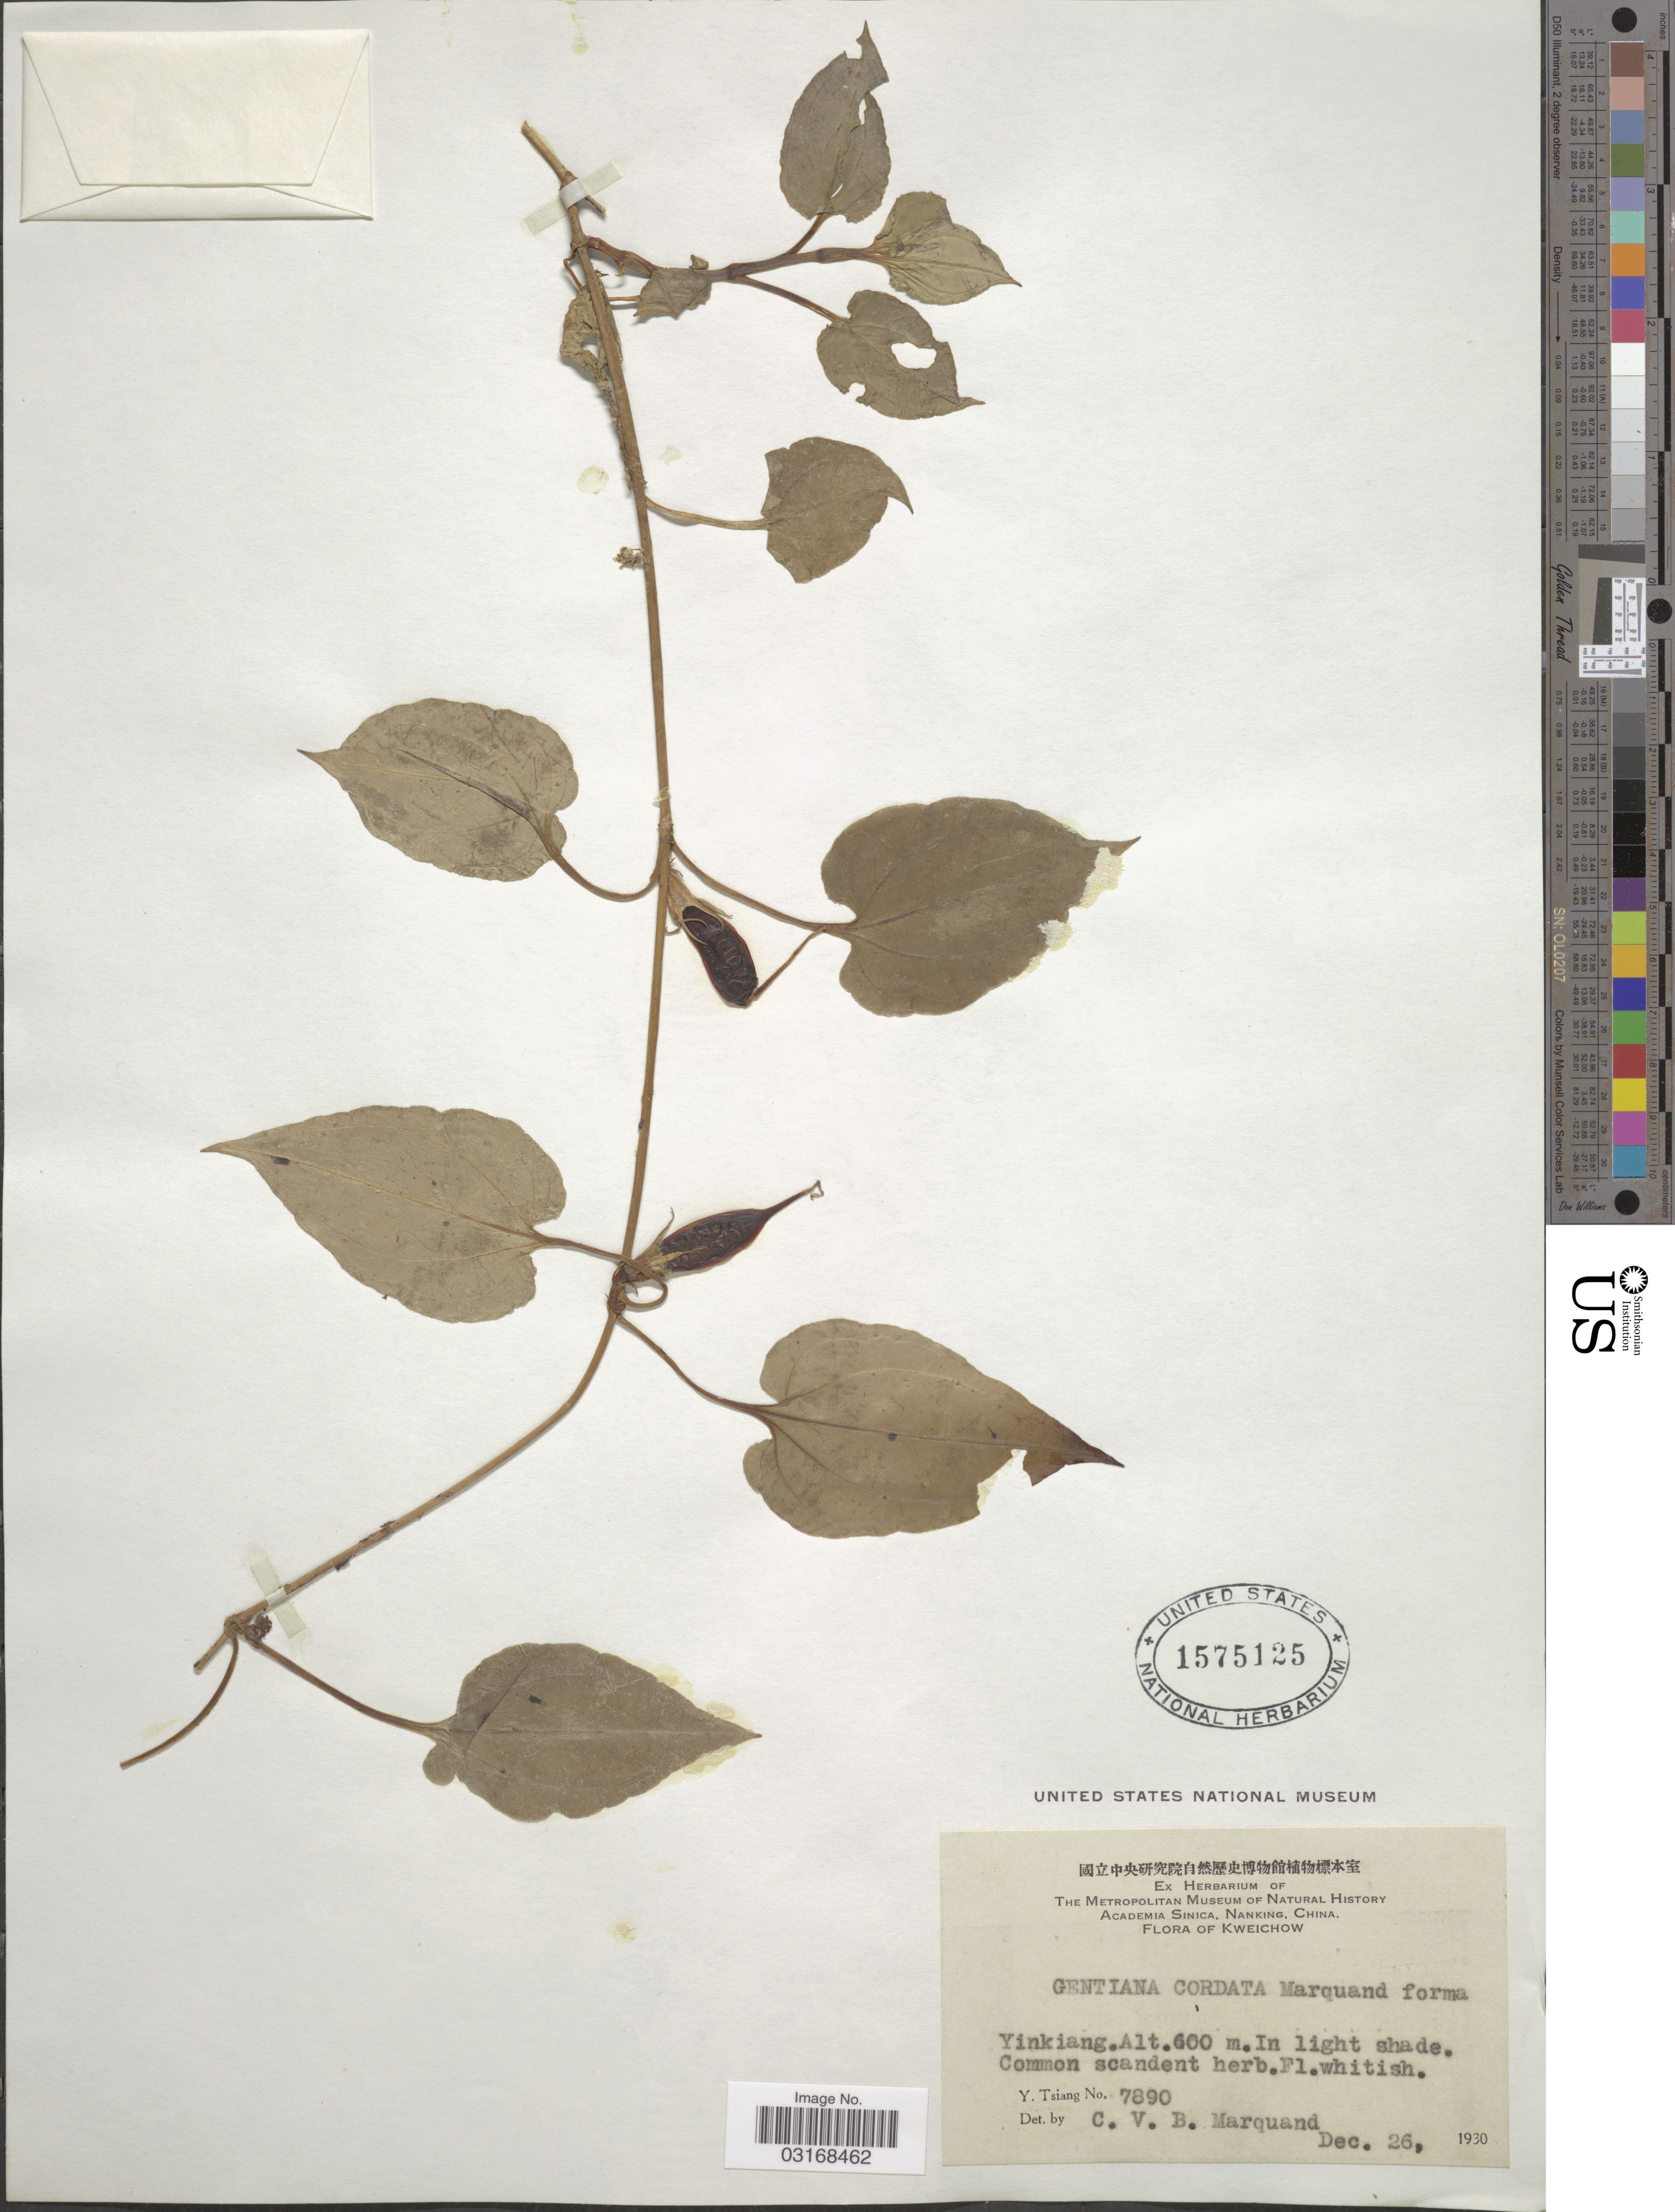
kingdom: Plantae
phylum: Tracheophyta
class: Magnoliopsida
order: Gentianales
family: Gentianaceae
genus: Crawfurdia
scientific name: Crawfurdia cordata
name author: Hand.-Mazz.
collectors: Y. Tsiang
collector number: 7890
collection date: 1930-12-26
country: China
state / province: Guizhou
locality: Kweichow. Yinkiang.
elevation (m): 600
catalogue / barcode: US 1575125